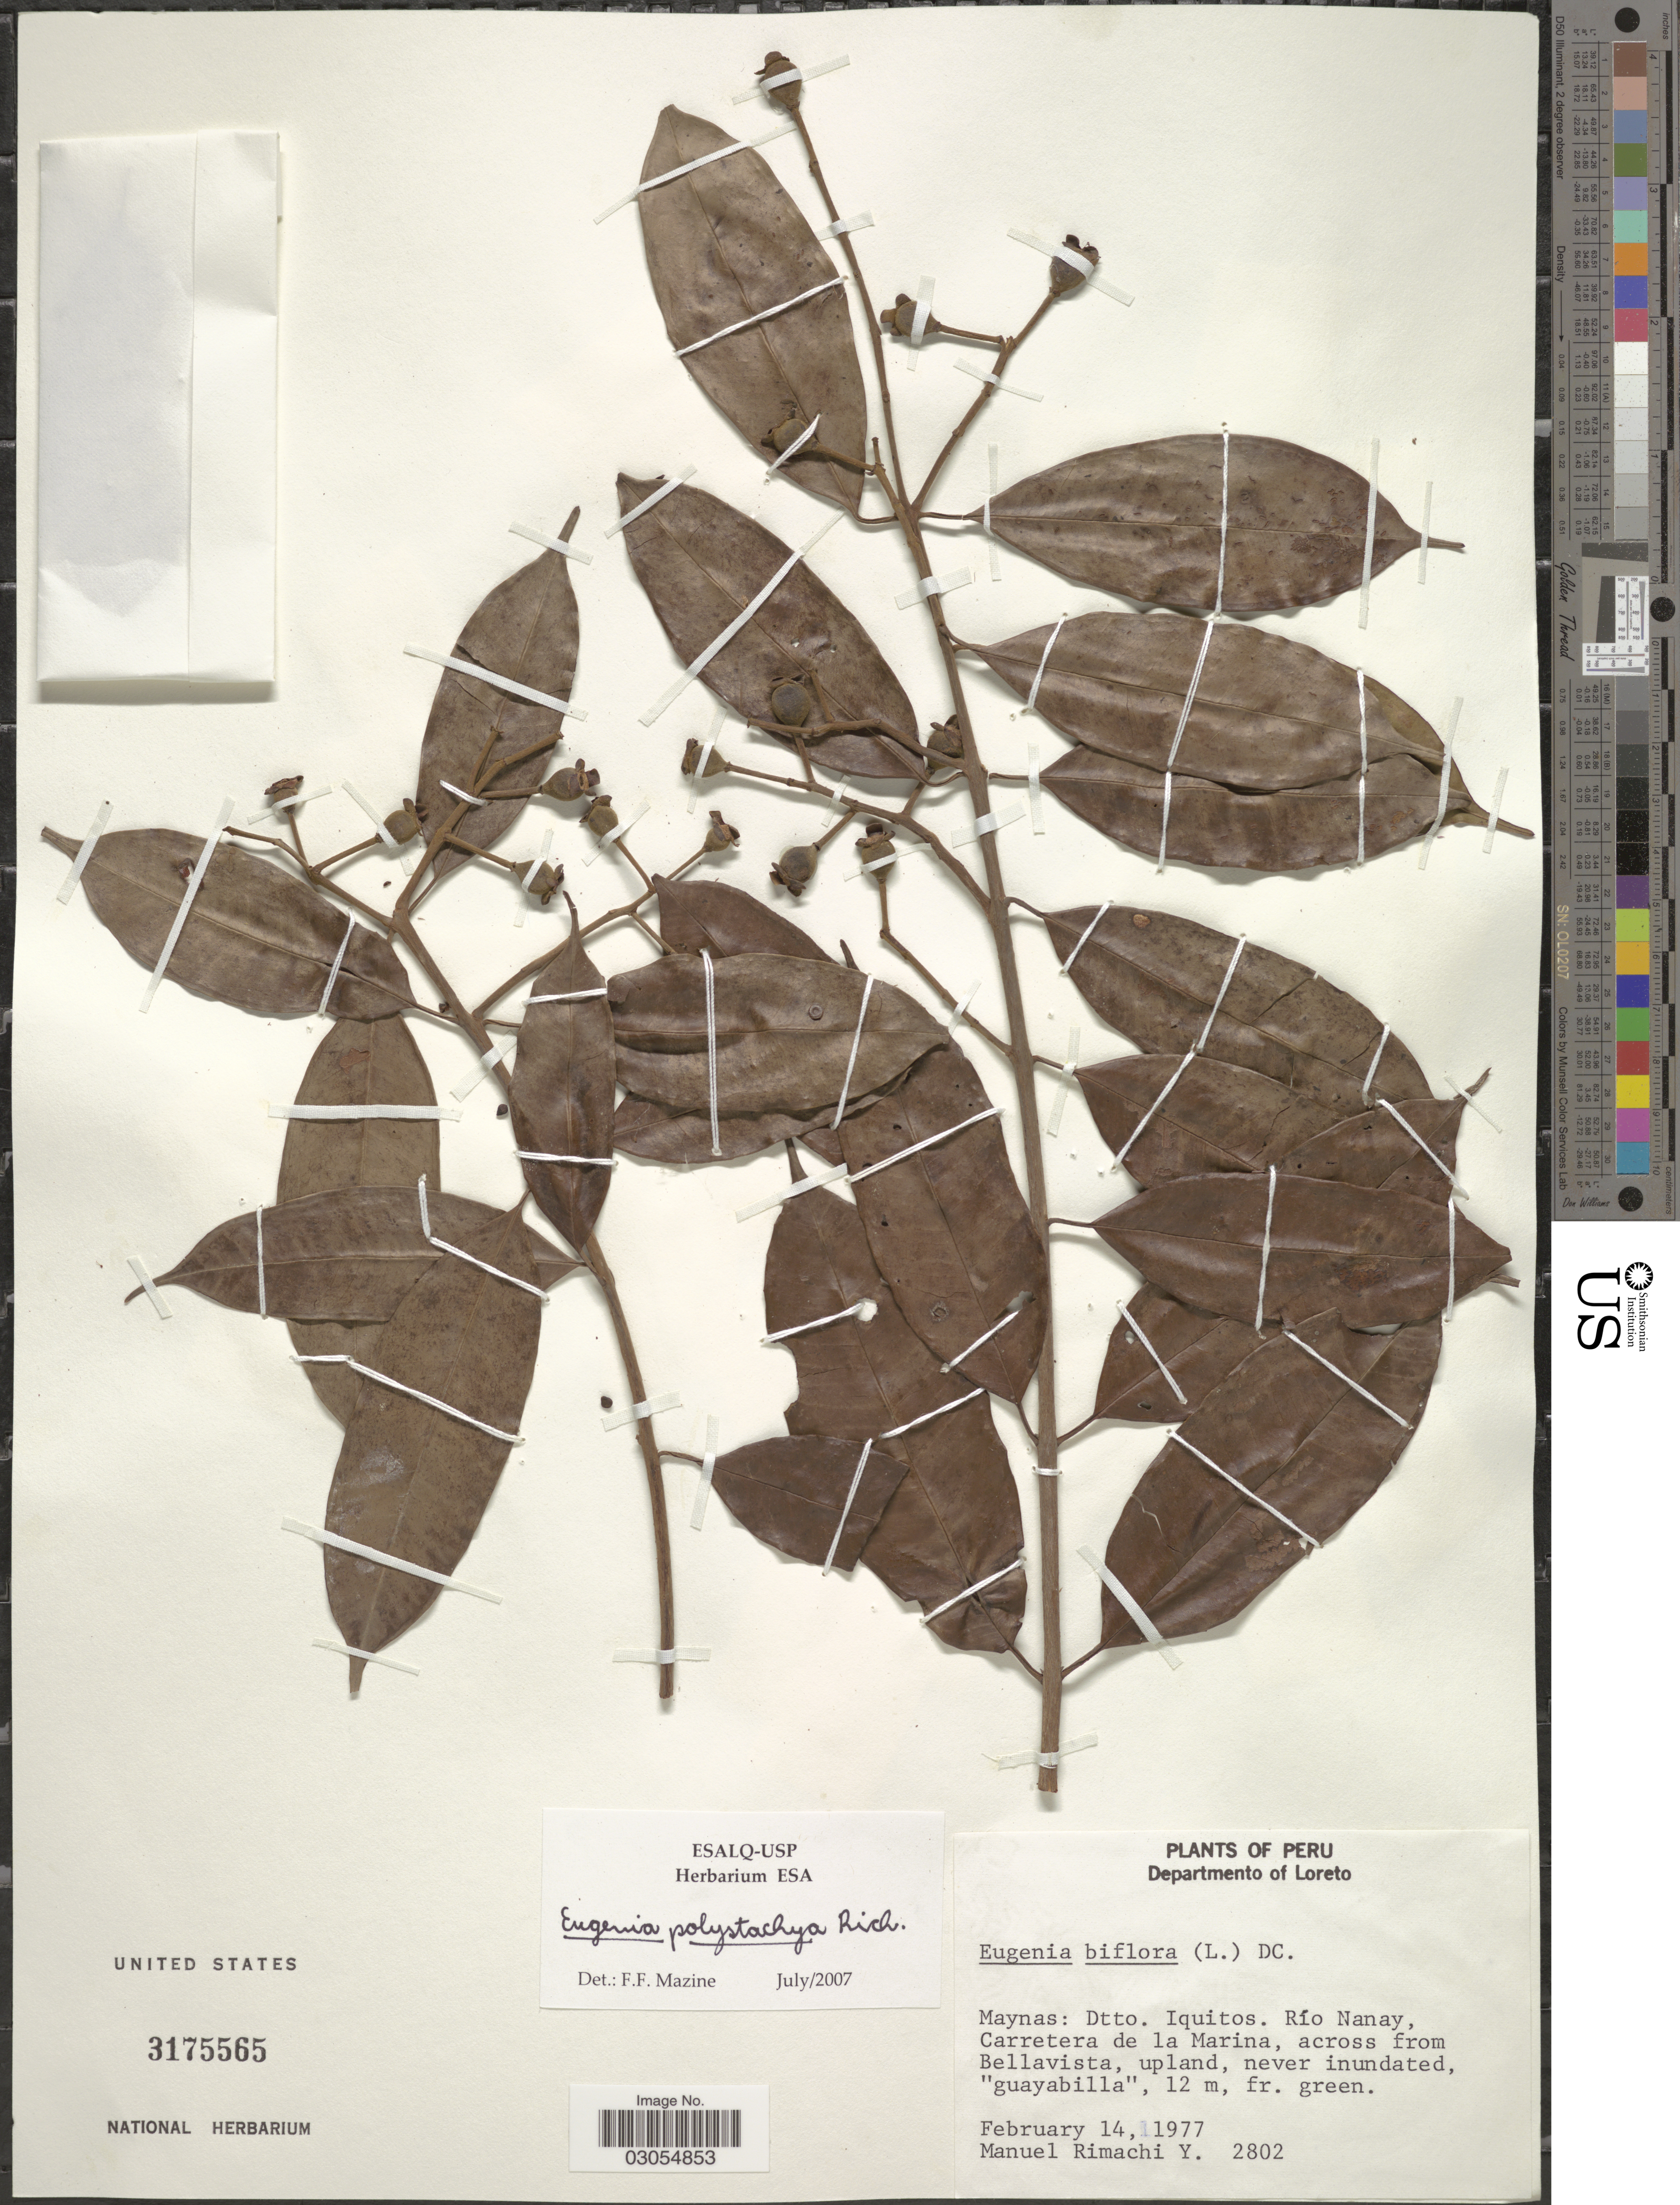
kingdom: Plantae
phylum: Tracheophyta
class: Magnoliopsida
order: Myrtales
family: Myrtaceae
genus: Eugenia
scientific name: Eugenia polystachya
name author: Rich.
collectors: M. Rimachi Y.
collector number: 2802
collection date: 1977-02-14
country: Peru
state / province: Loreto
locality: Departmento of Loreto. Maynas: Dtto. Iquitos. Río Nanay, Carretera de la Marina, across from Bellavista.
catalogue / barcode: US 3175565